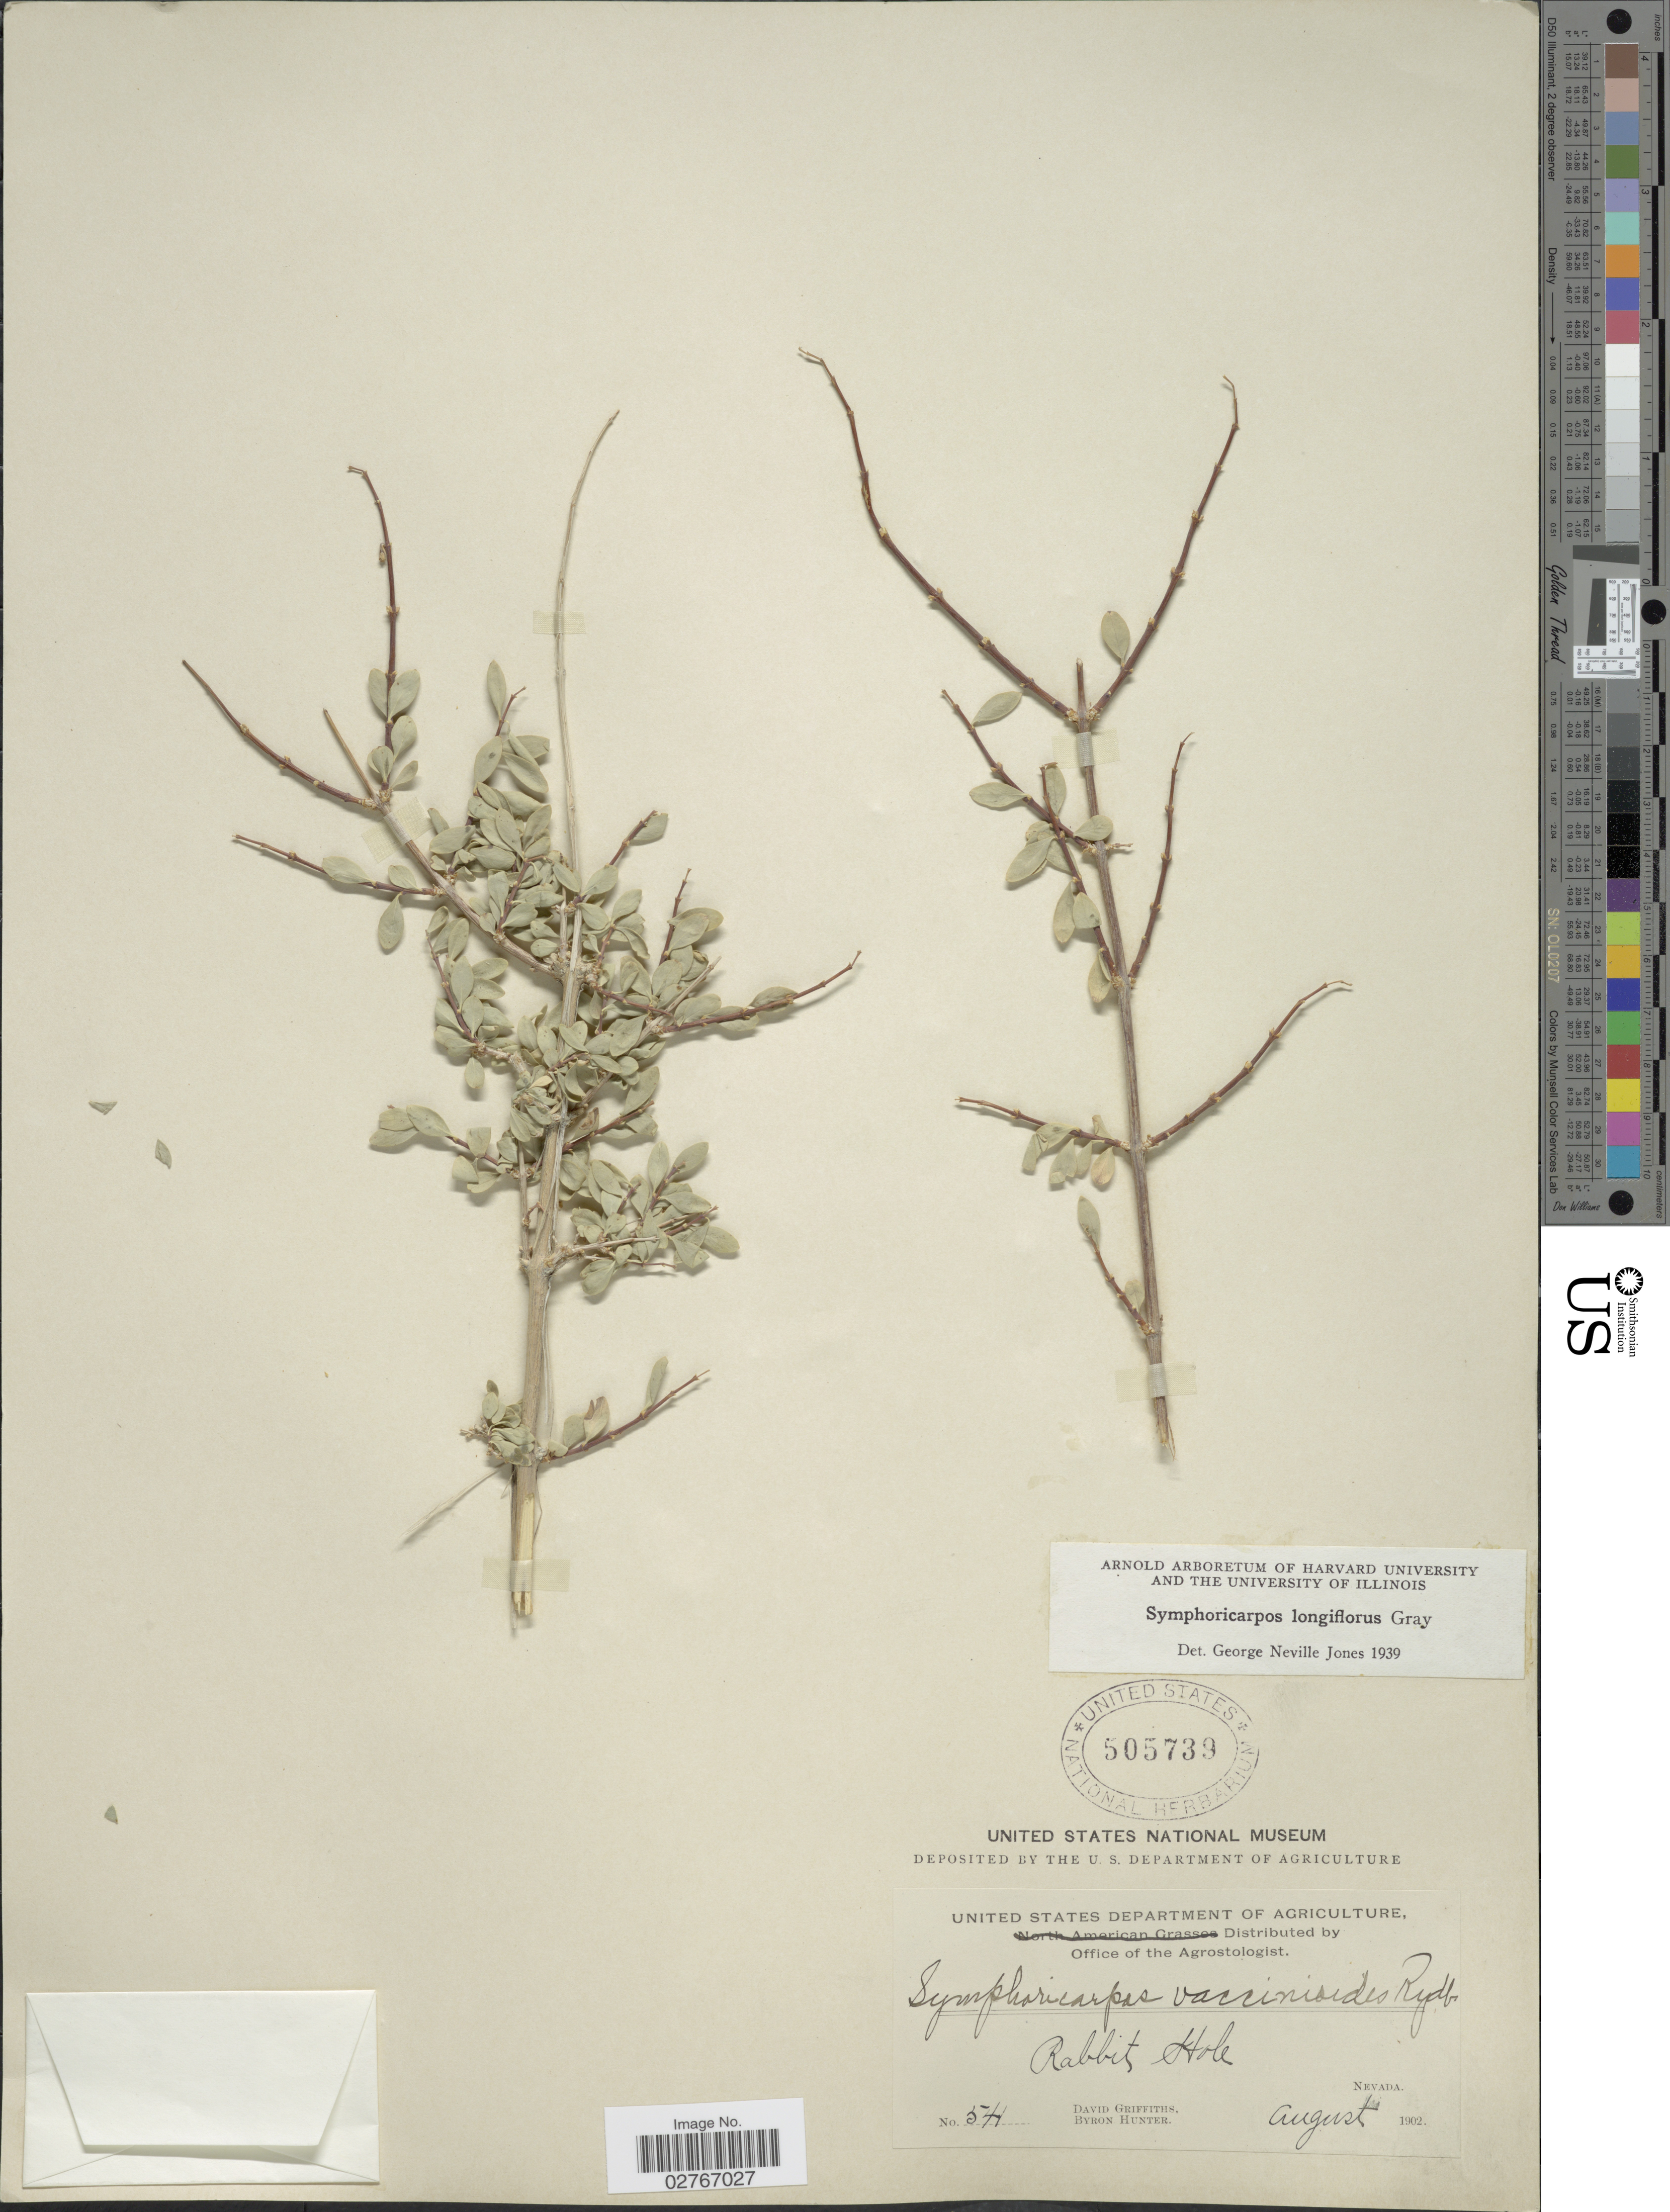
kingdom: Plantae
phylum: Tracheophyta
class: Magnoliopsida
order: Dipsacales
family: Caprifoliaceae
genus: Symphoricarpos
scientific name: Symphoricarpos longiflorus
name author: A. Gray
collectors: D. Griffiths & B. Hunter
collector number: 541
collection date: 1902-08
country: United States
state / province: Nevada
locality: Rabbit Hole.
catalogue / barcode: US 505739